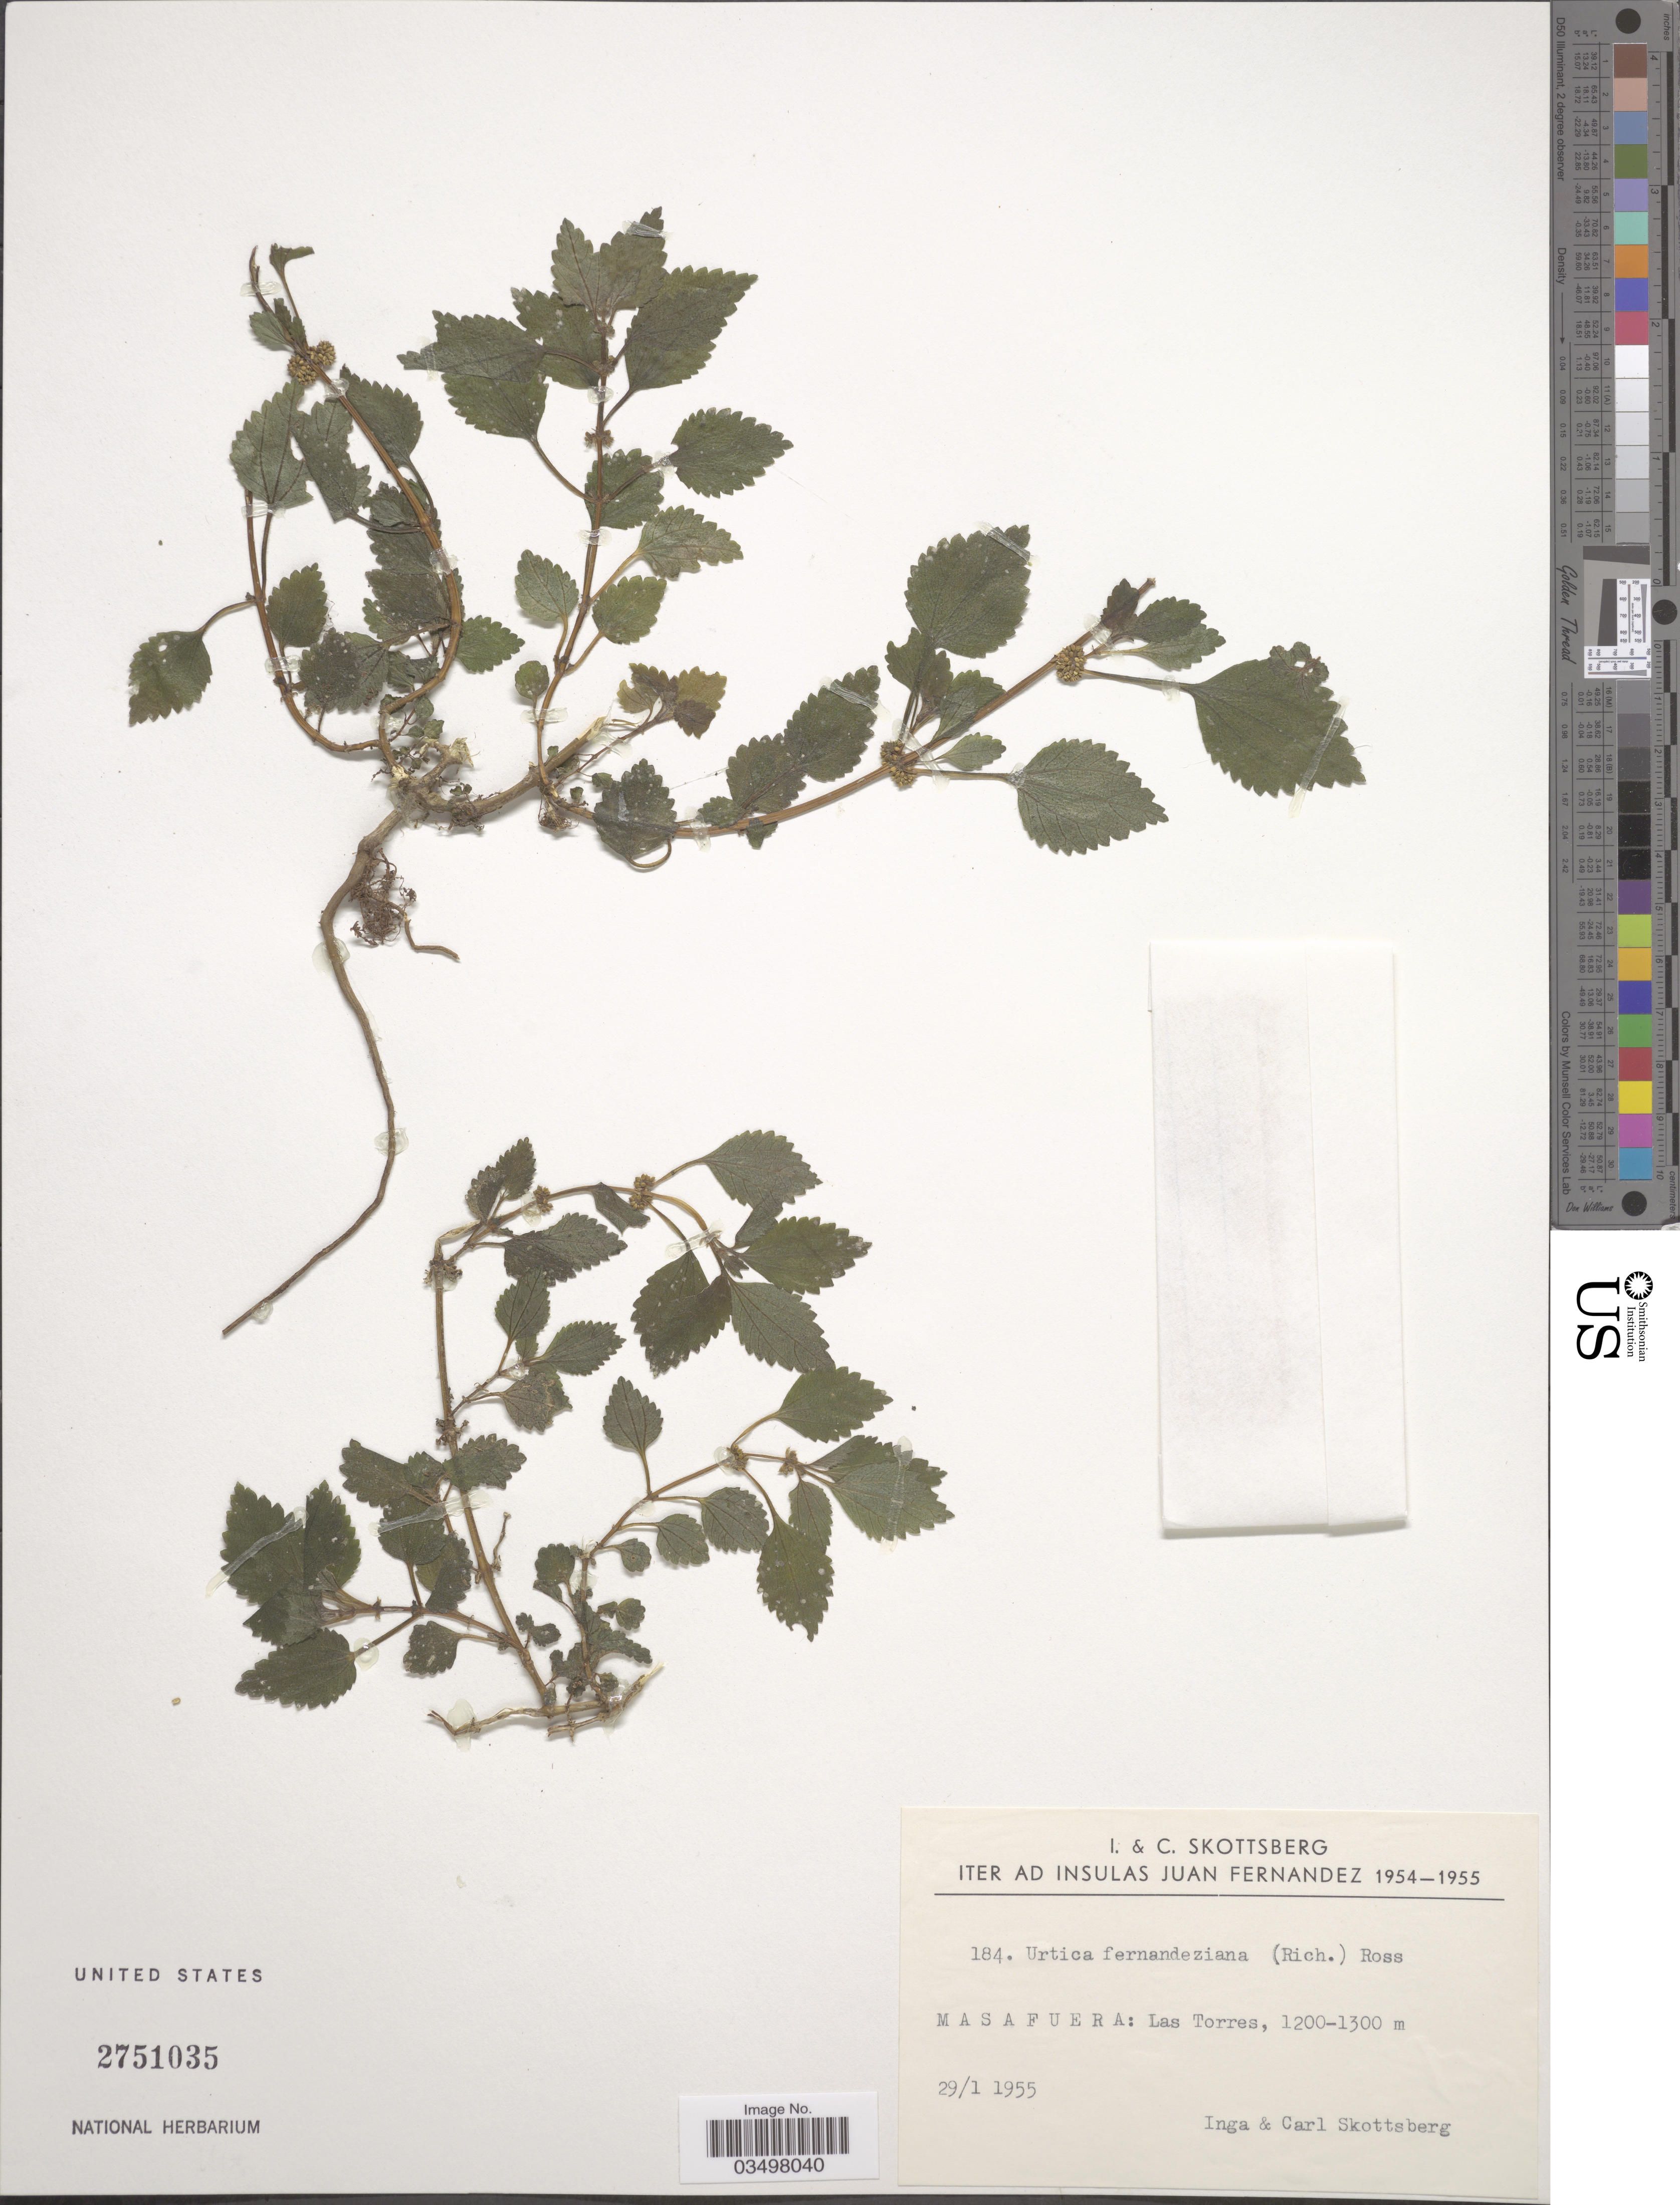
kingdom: Plantae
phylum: Tracheophyta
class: Magnoliopsida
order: Rosales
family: Urticaceae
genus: Urtica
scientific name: Urtica fernandeziana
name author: Ross ex Skottsb.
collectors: I. Skottsberg & C. Skottsberg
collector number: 184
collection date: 1955-01-29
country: Chile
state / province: Valparaíso (V)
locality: Iter ad insulas Juan Fernandez. Masafuera: Las Torres.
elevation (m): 1200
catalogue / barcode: US 2751035